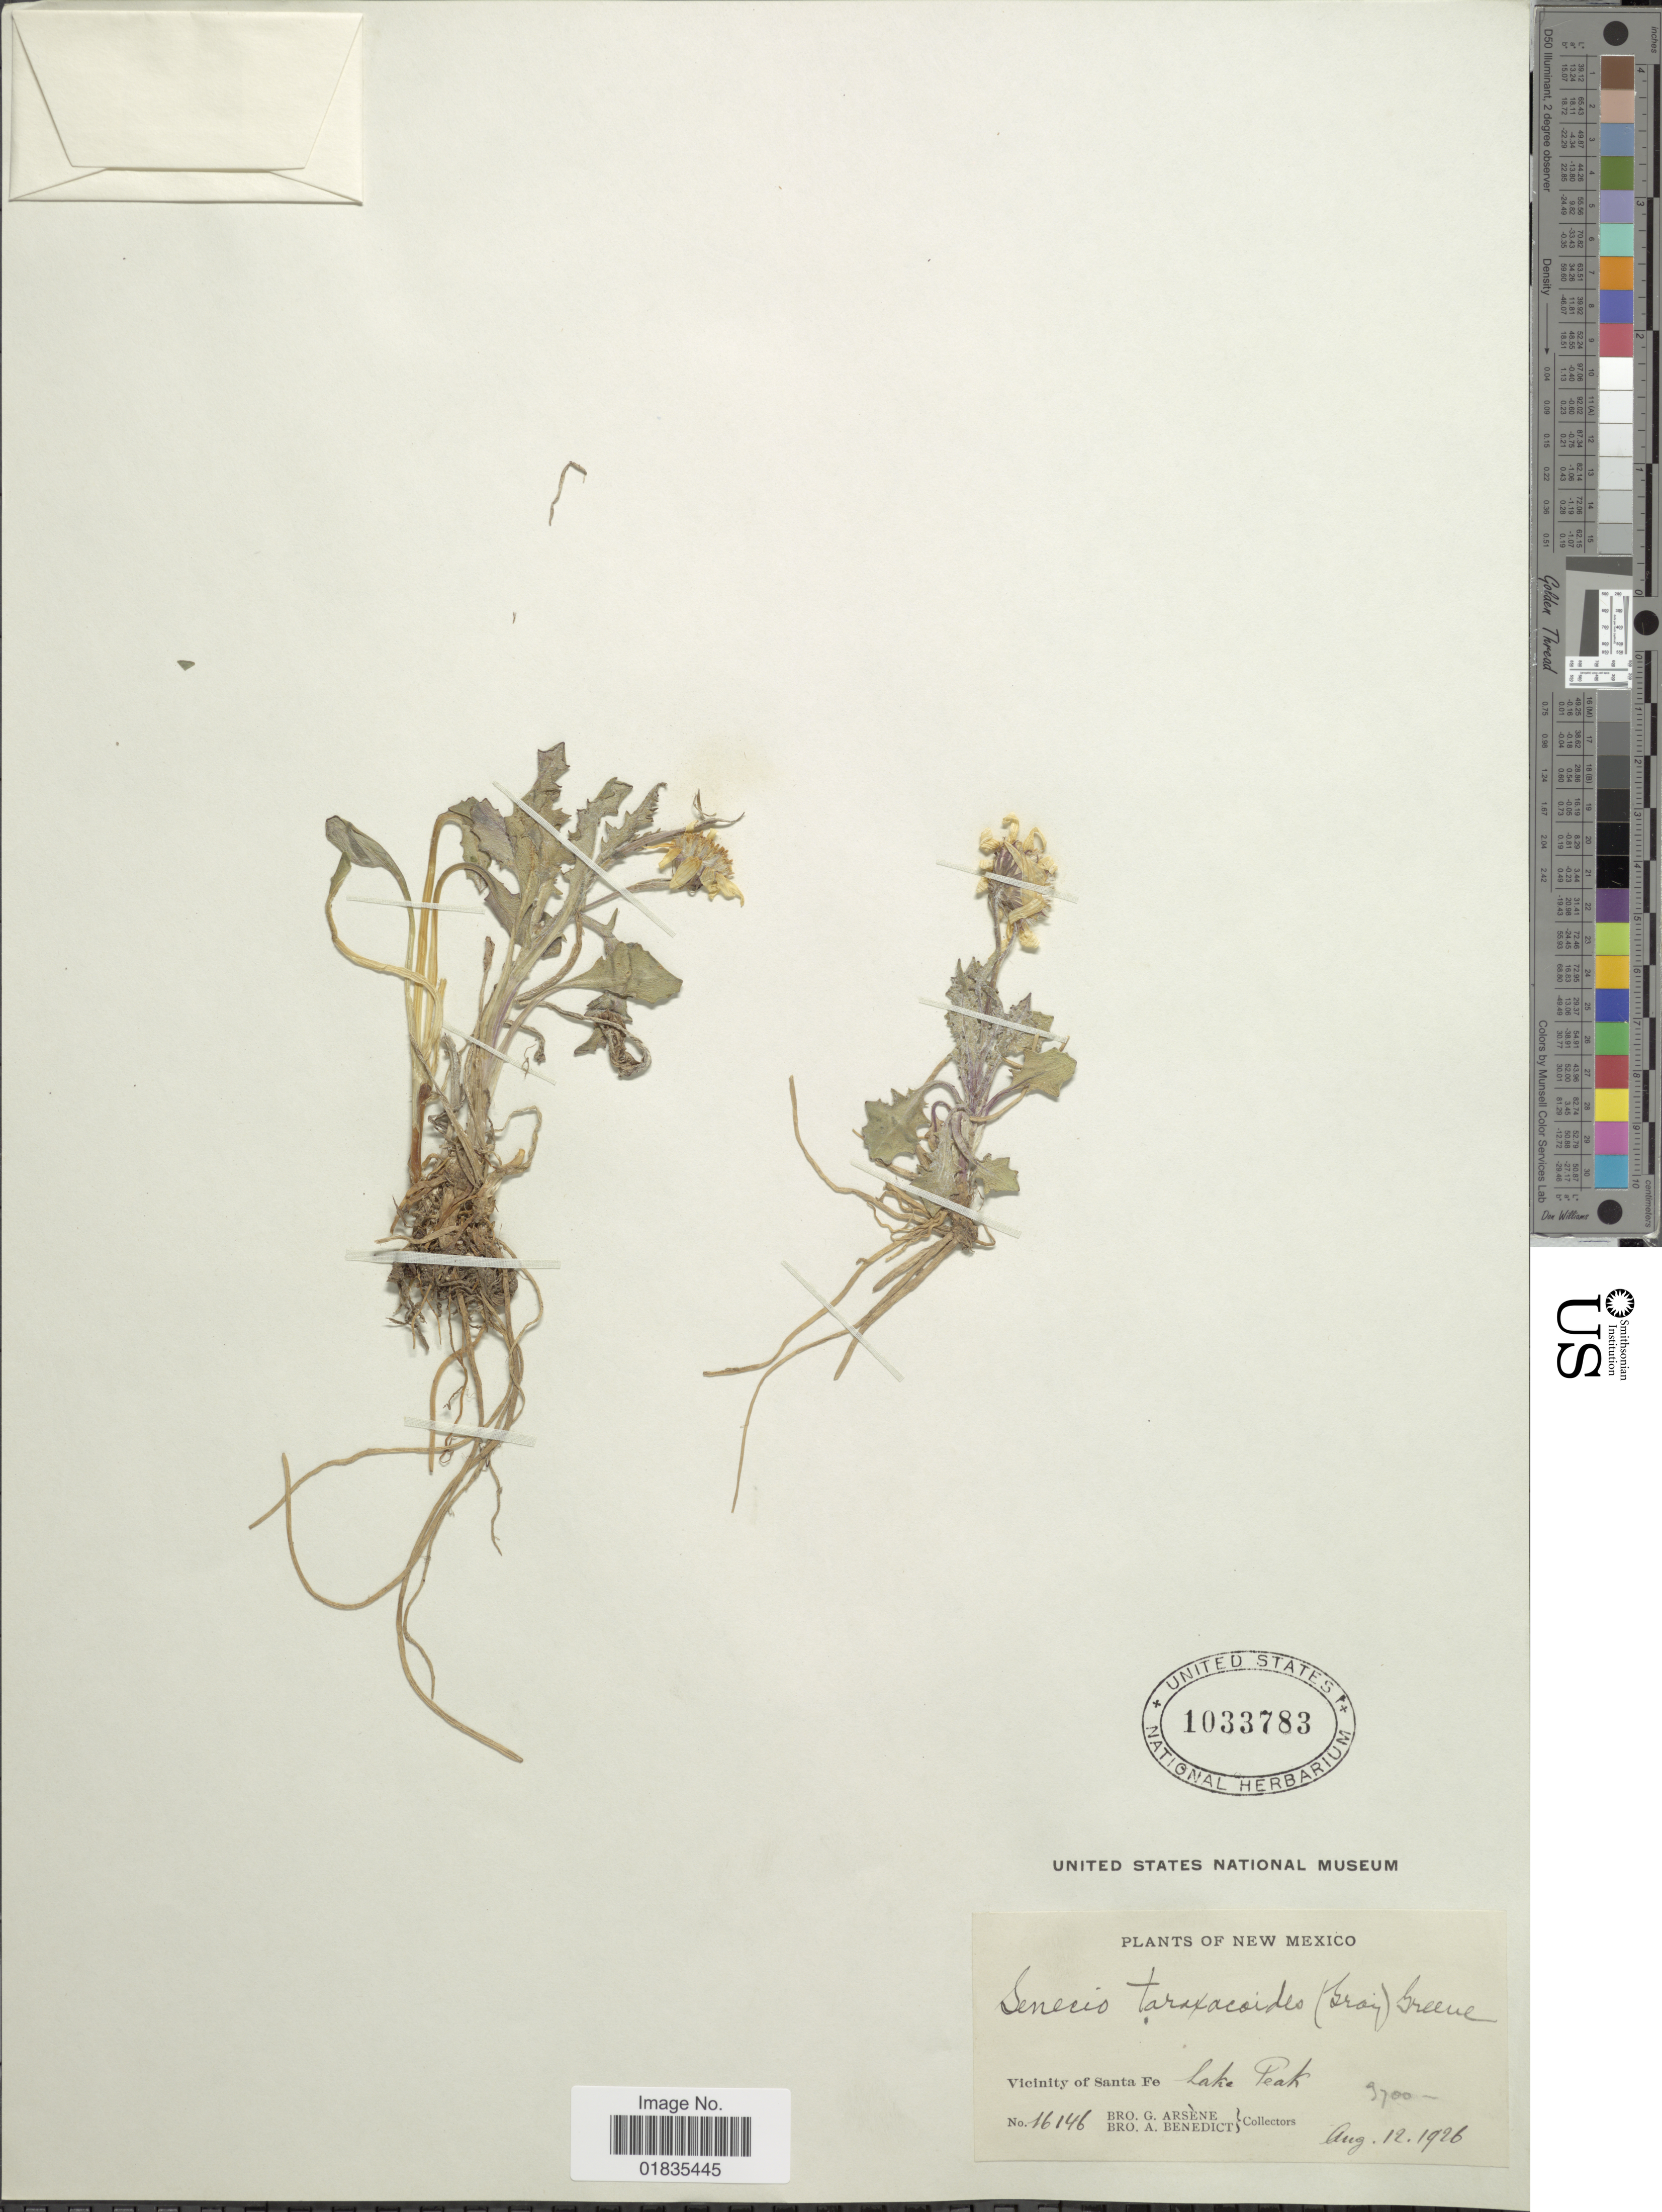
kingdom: Plantae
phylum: Tracheophyta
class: Magnoliopsida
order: Asterales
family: Asteraceae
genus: Senecio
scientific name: Senecio taraxacoides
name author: (A. Gray) Greene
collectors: Bro. G. Arsène & Bro. A. Benedict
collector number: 16146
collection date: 1926-08-12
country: United States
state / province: New Mexico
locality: Vicinity of Santa Fe, Lake Peak.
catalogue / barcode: US 1033783